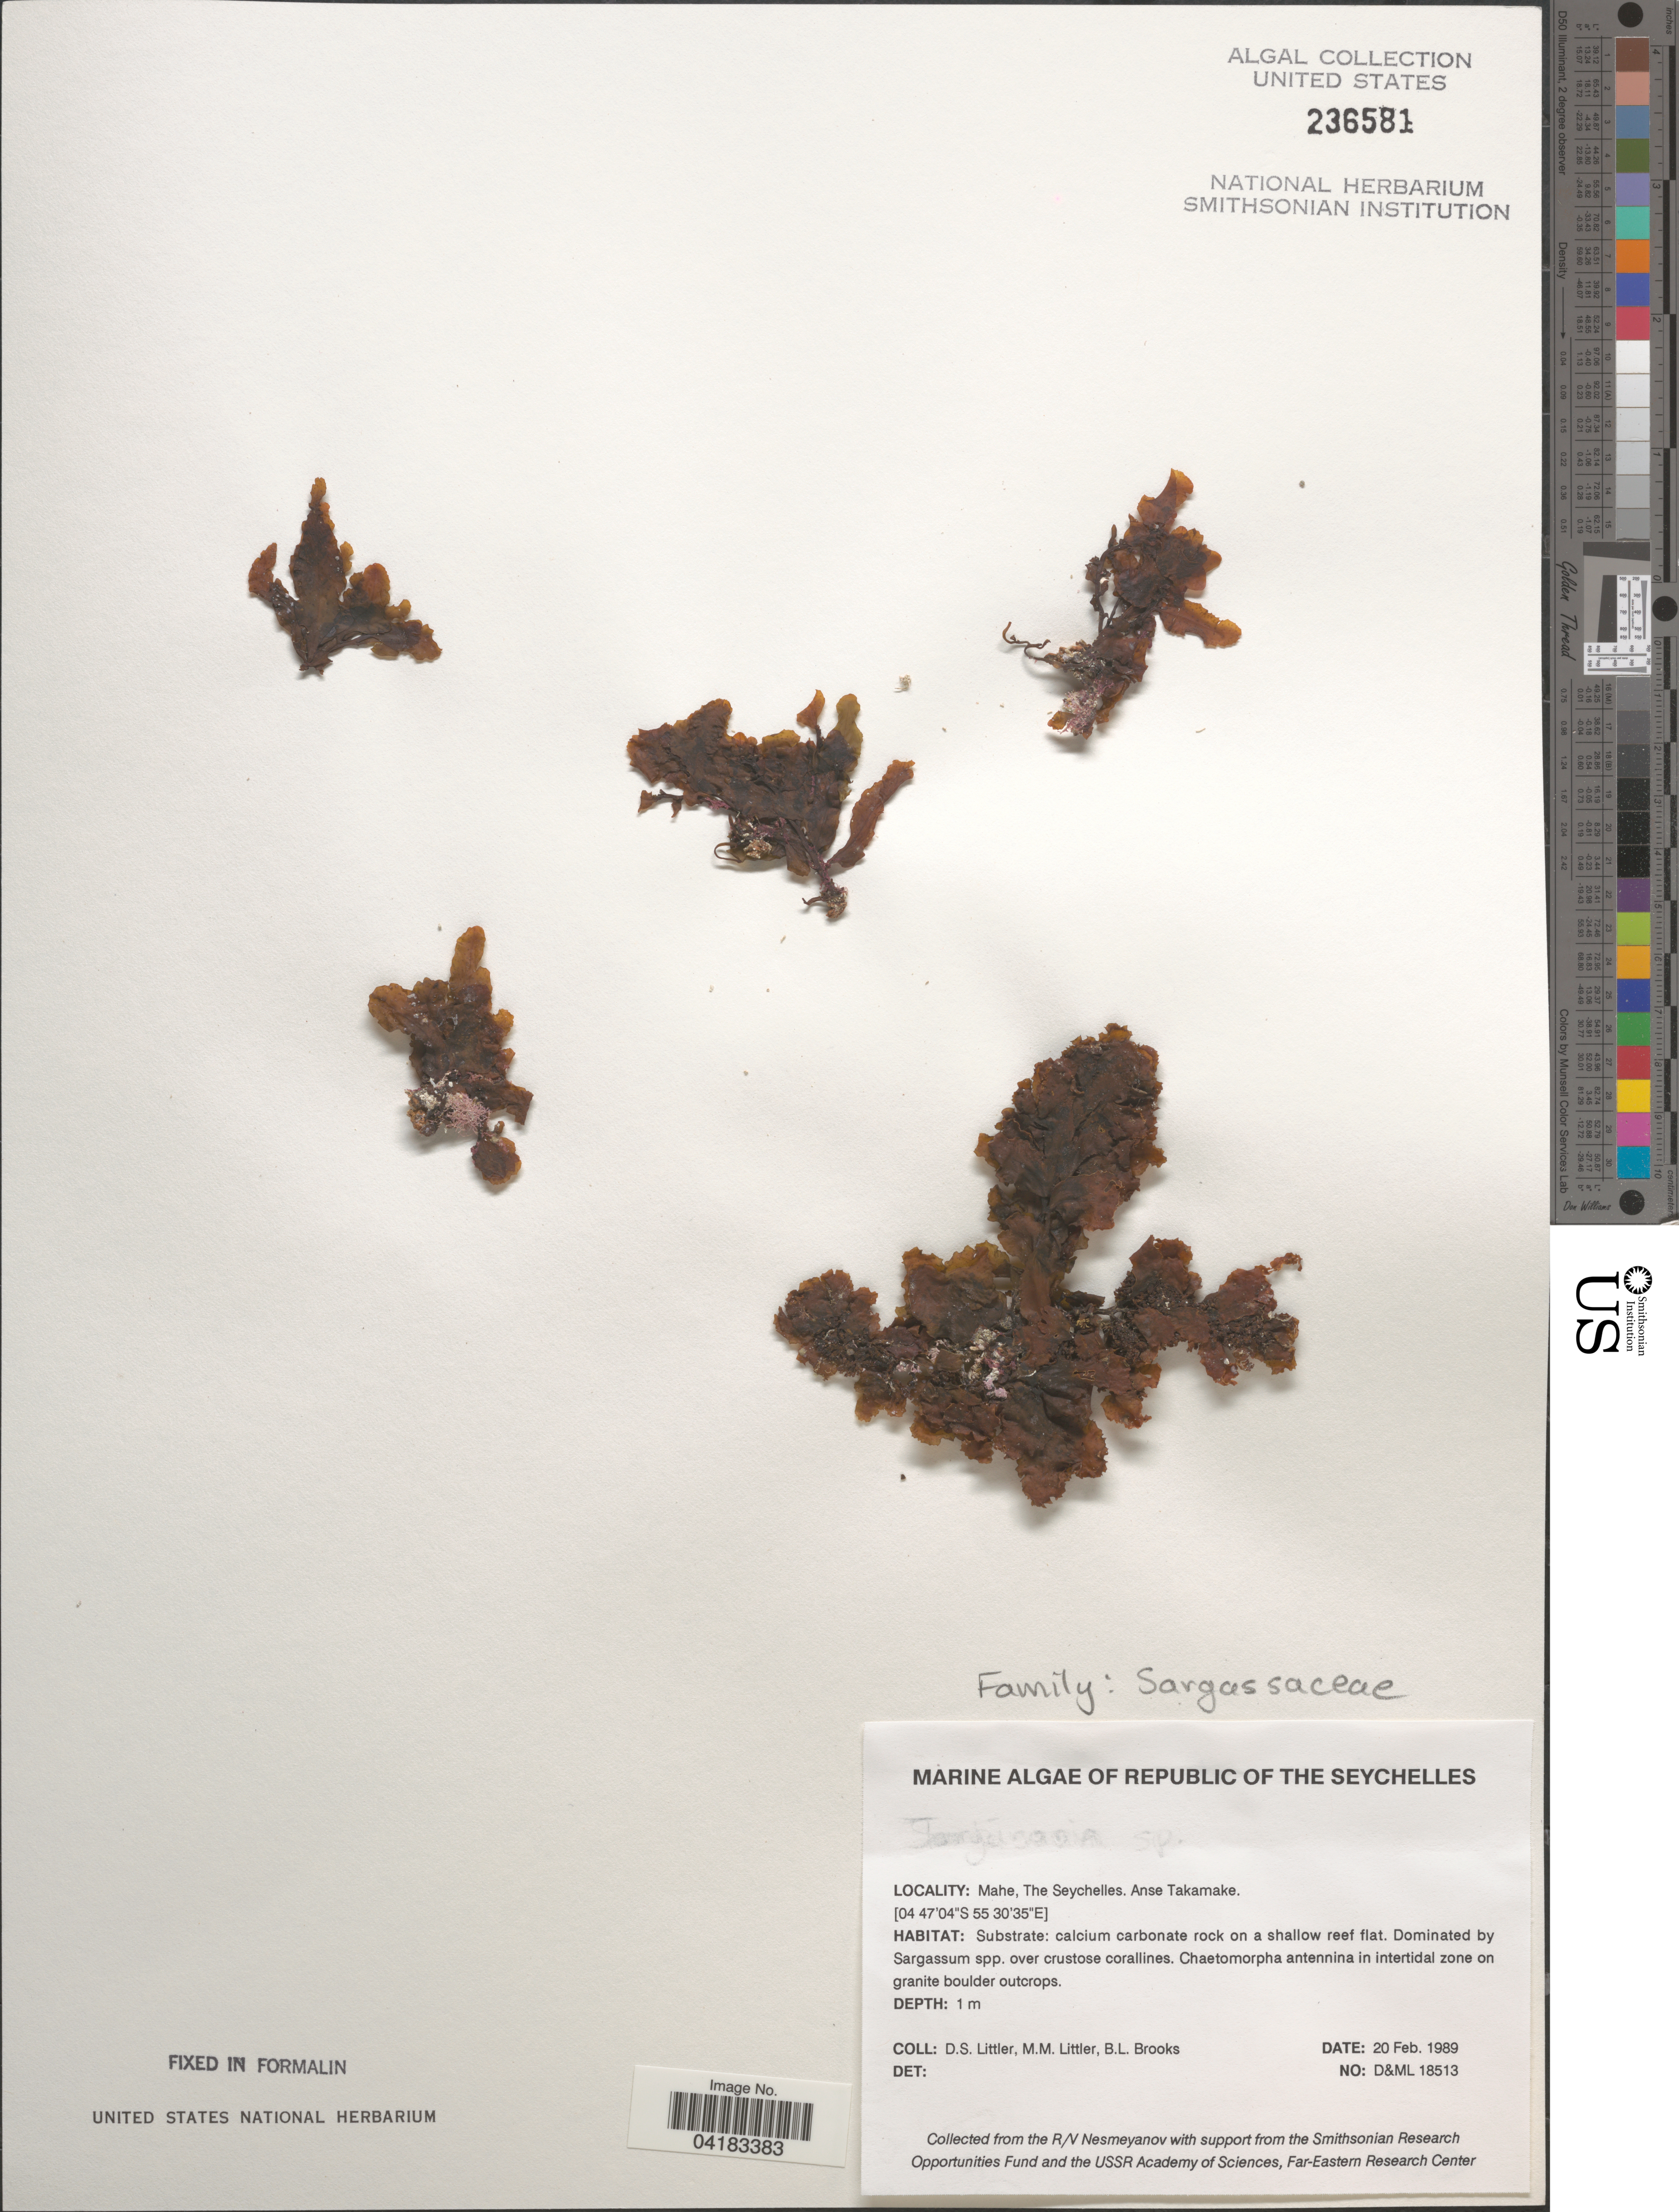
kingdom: Chromista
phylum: Ochrophyta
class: Phaeophyceae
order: Fucales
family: Sargassaceae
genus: Turbinaria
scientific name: Turbinaria sp.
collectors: D. S. Littler & B. Brooks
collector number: D&ML18513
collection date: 1989-02-20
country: Seychelles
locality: The Seychelles. Mahe, The Seychelles, Anse Takamake.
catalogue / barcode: US 236581